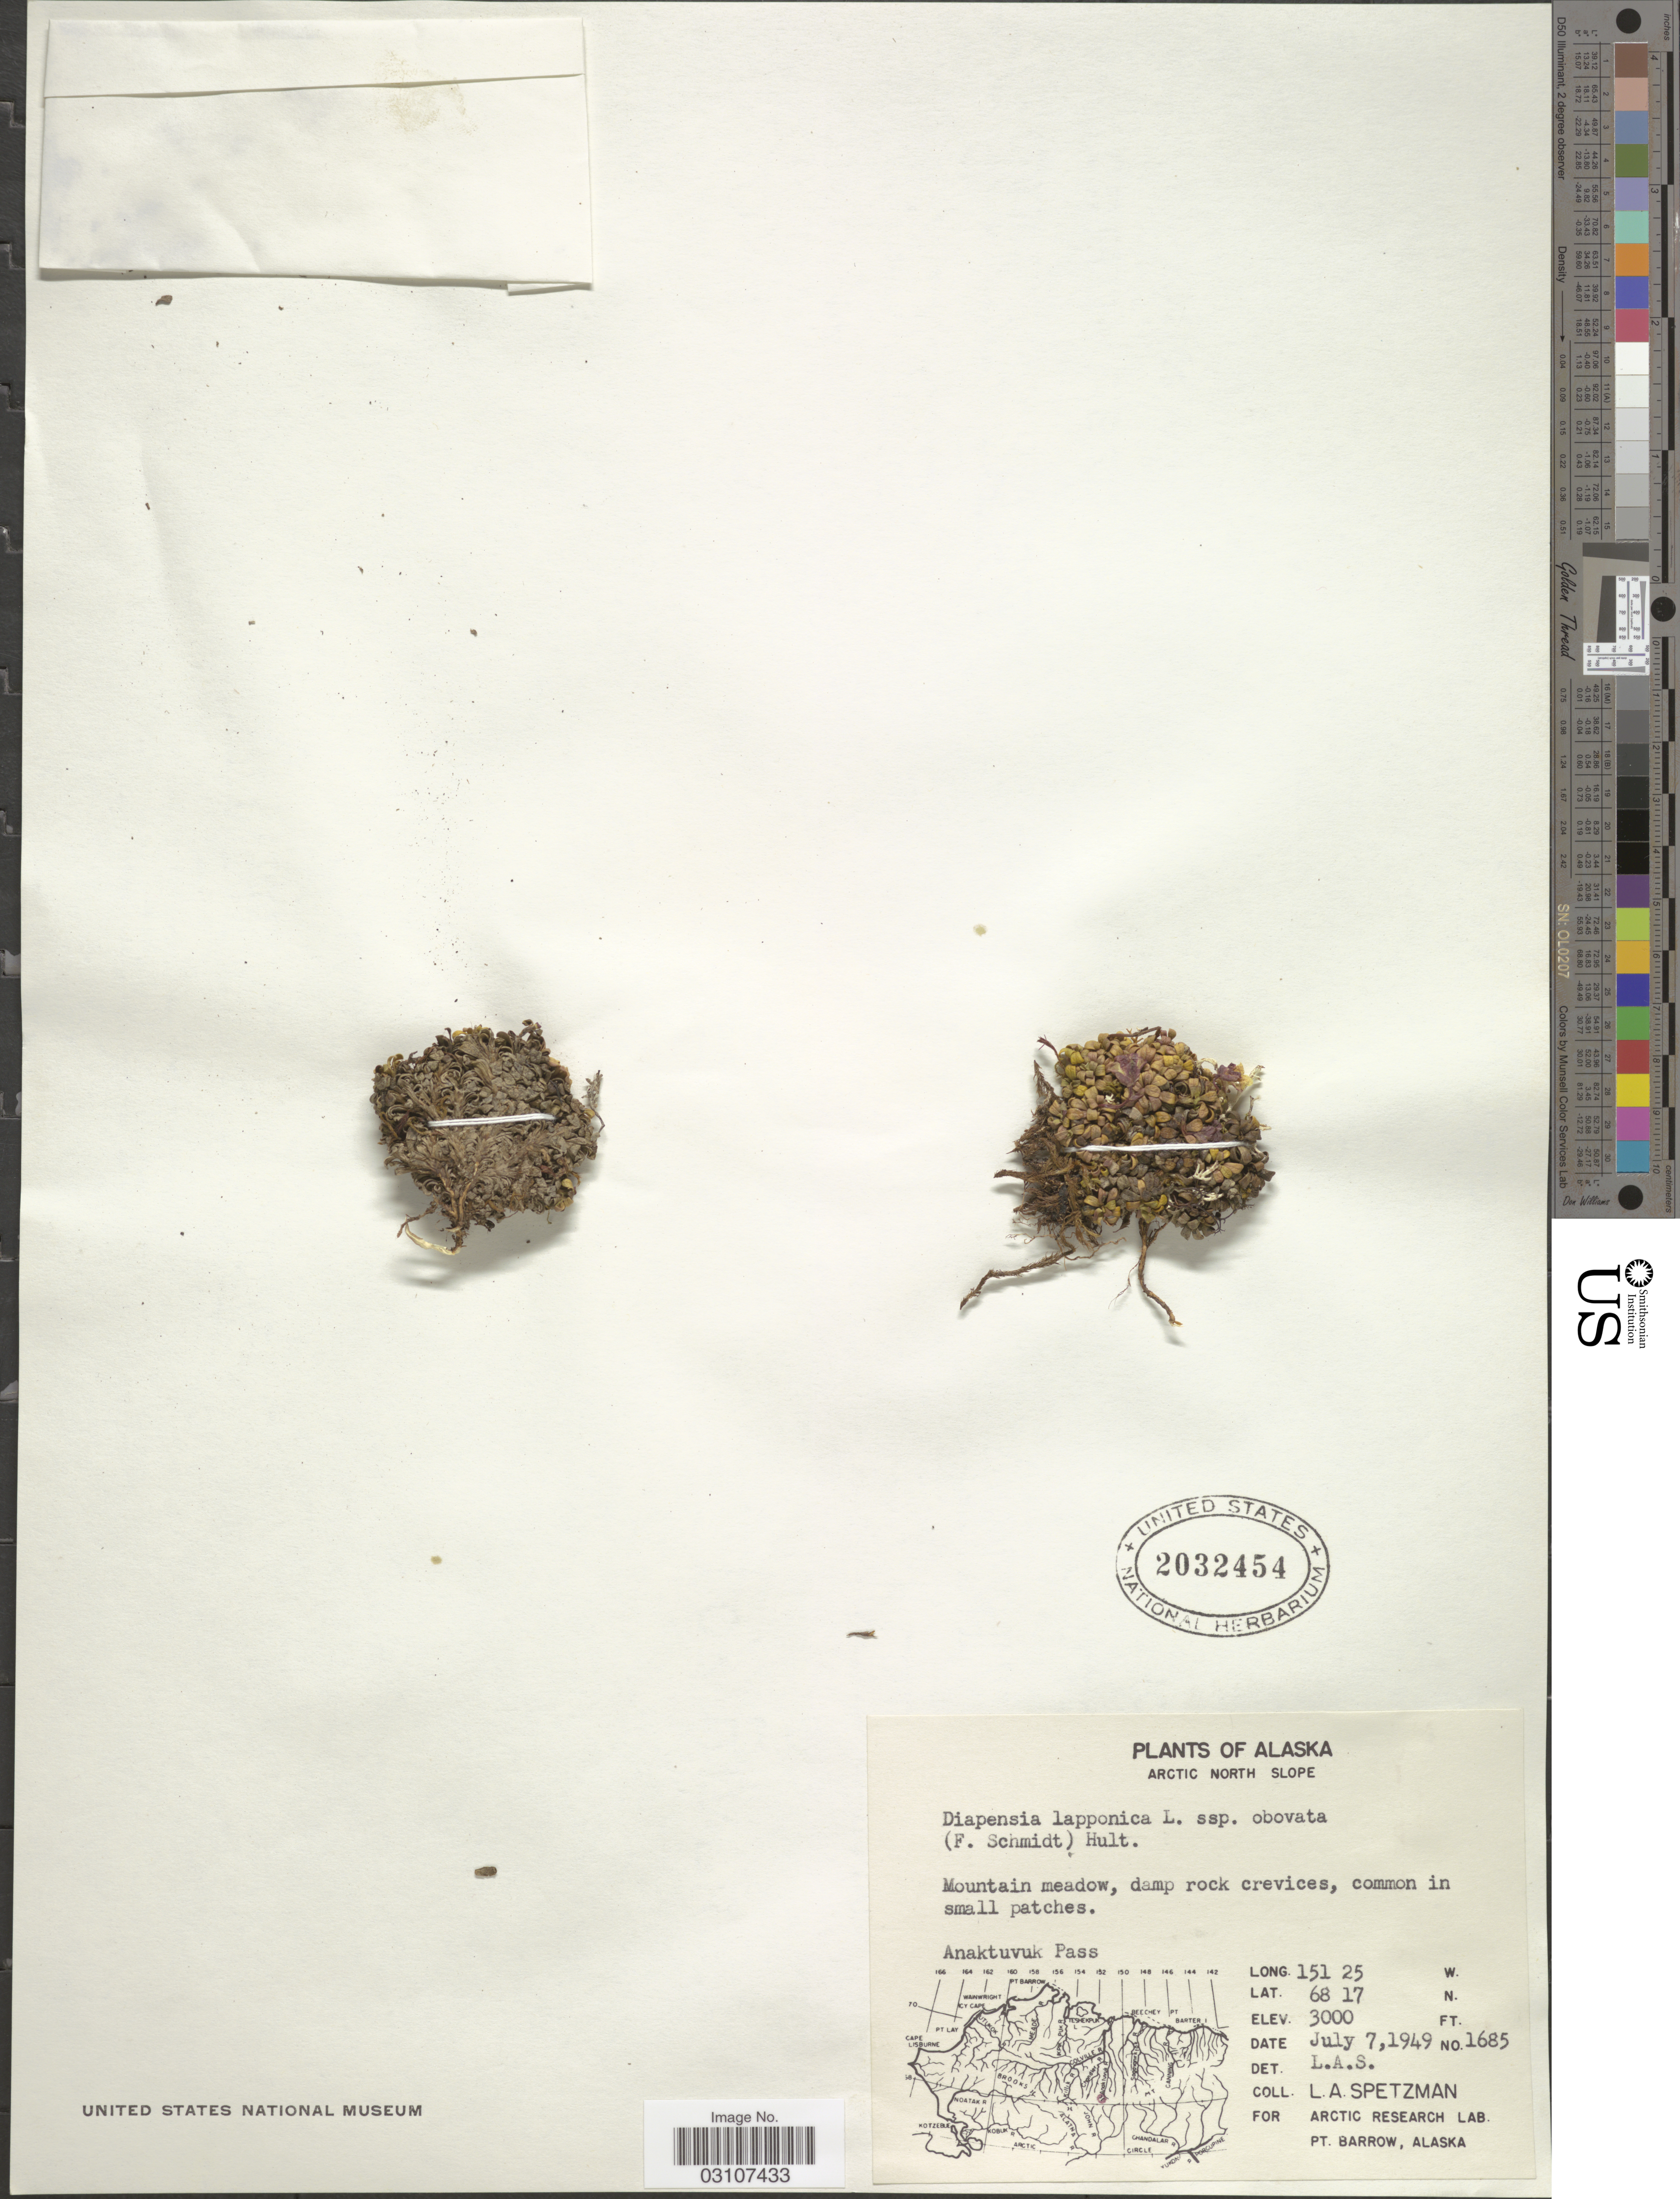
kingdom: Plantae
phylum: Tracheophyta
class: Magnoliopsida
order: Ericales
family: Diapensiaceae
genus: Diapensia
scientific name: Diapensia lapponica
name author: L.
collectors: L. Spetzman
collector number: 1685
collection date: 1949-07-07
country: United States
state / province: Alaska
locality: Arctic North Slope. Anaktuvuk Pass.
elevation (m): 914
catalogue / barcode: US 2032454